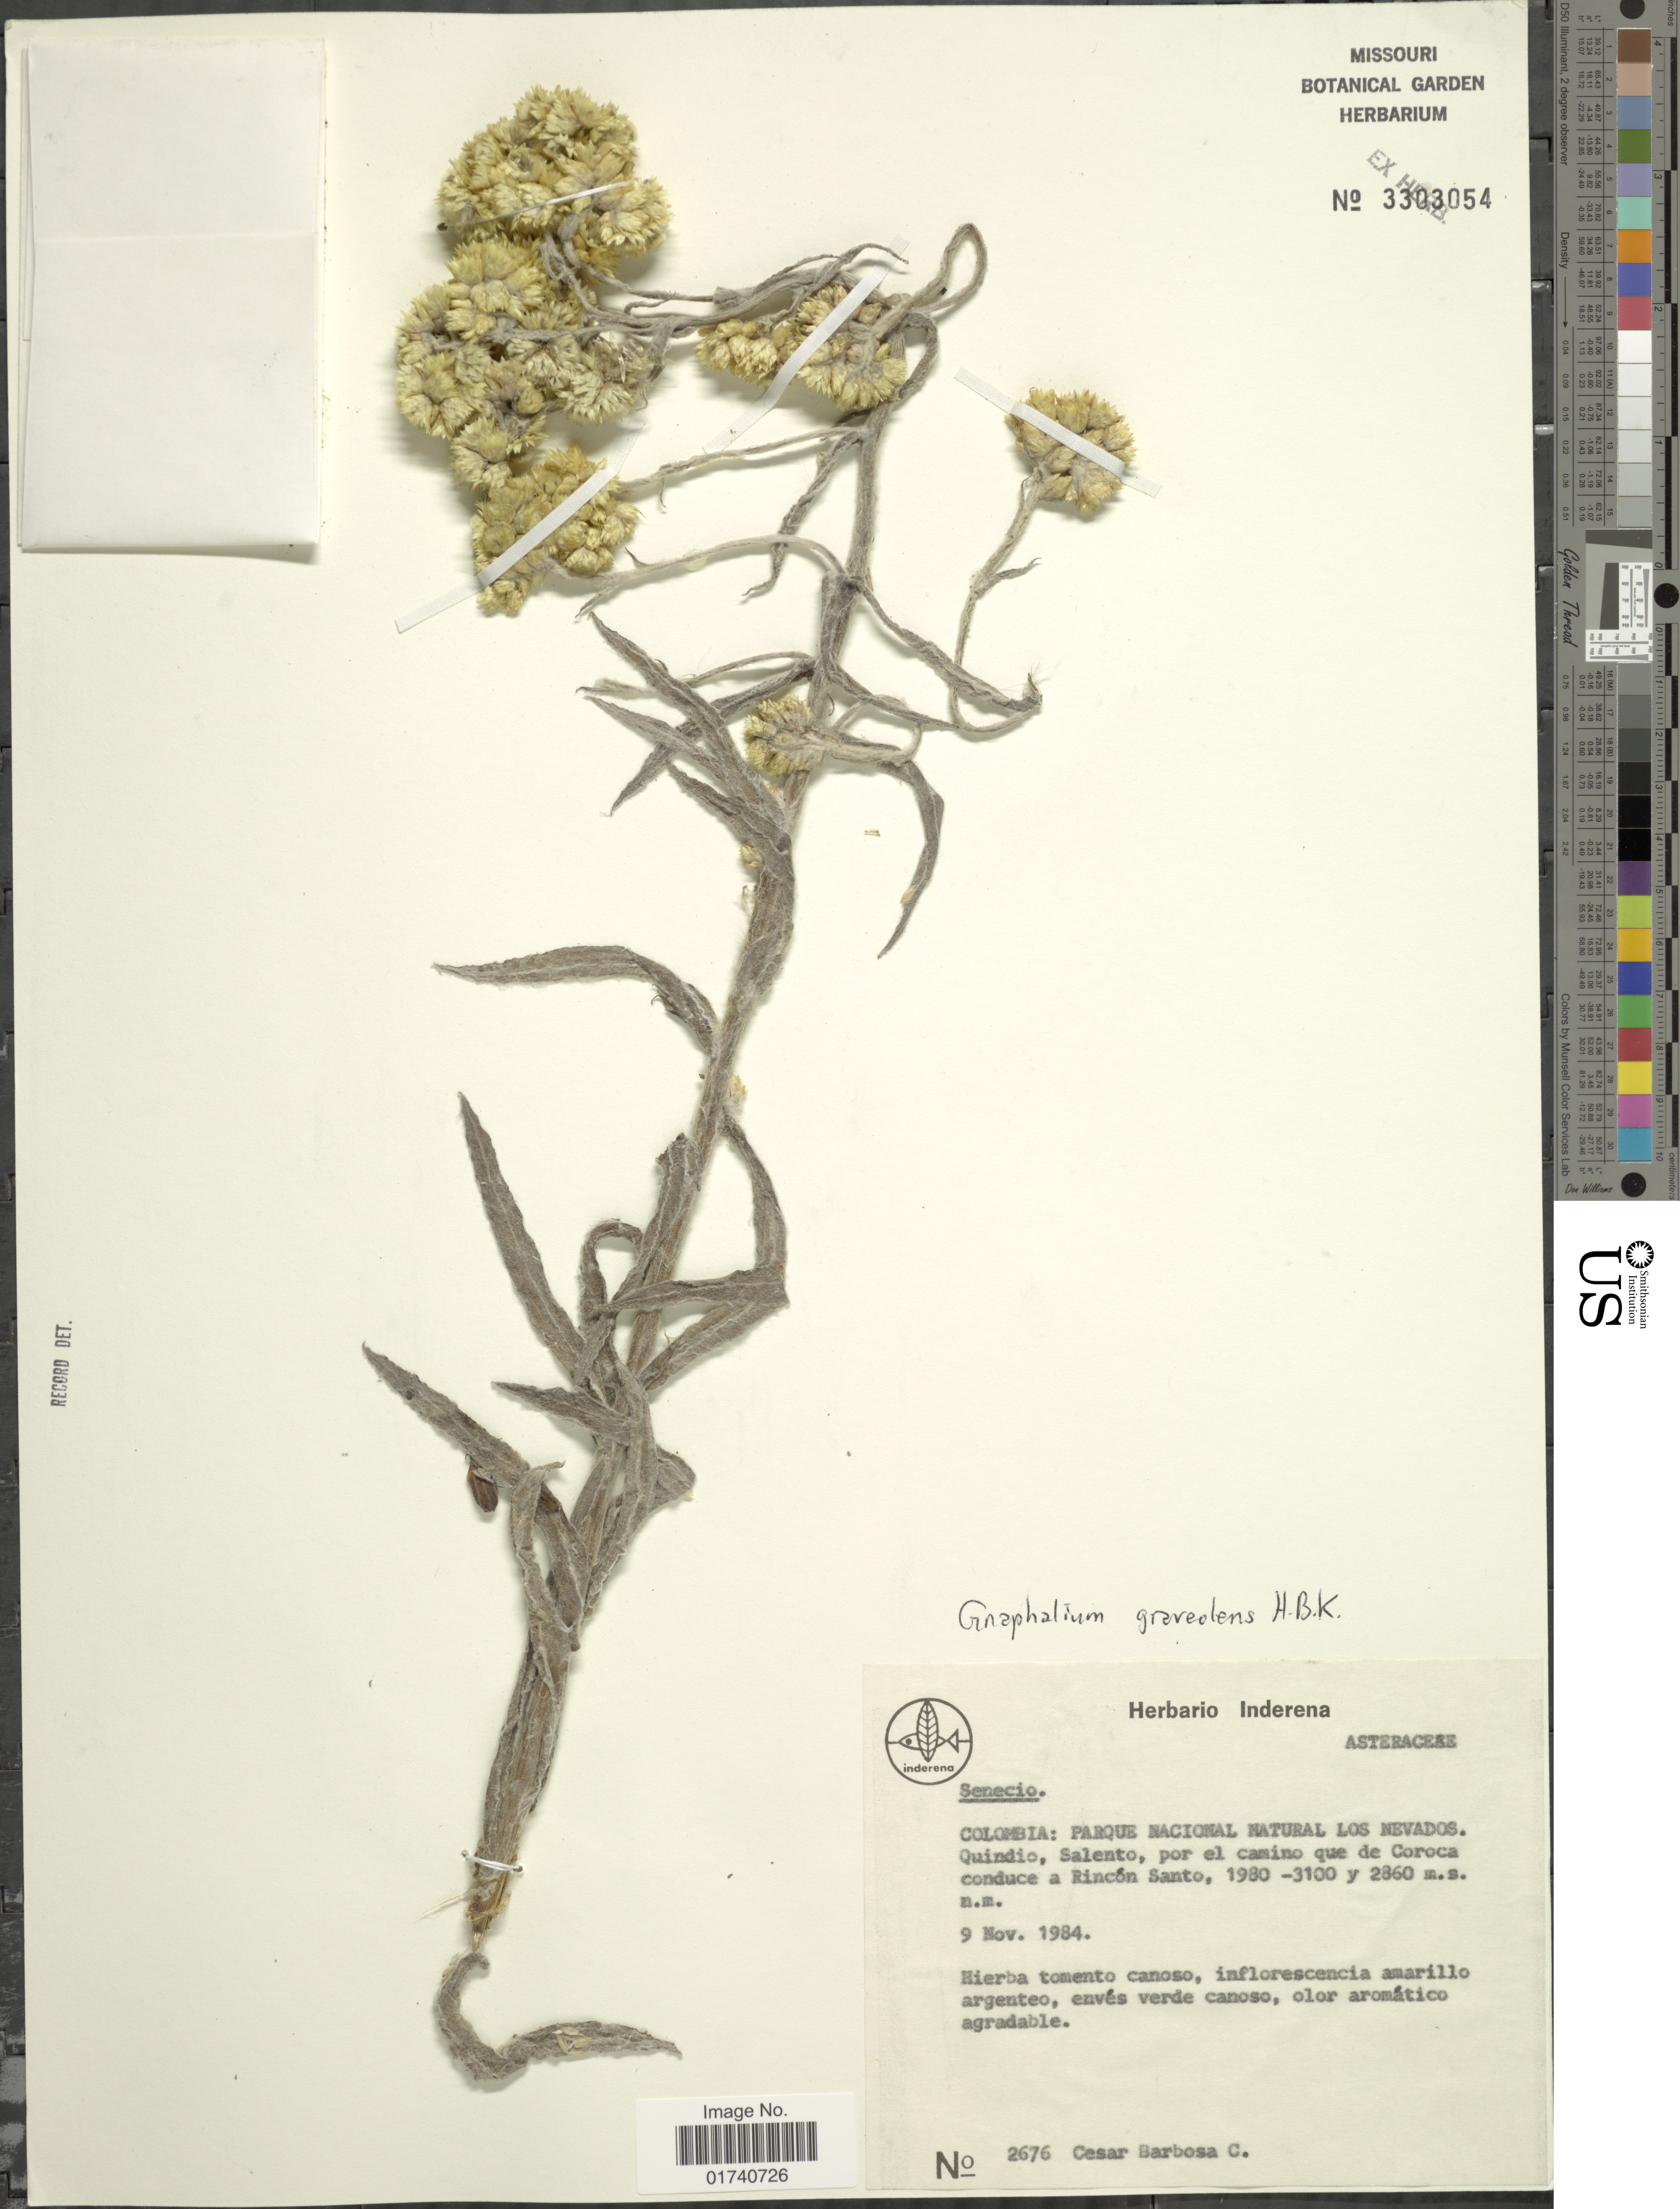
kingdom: Plantae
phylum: Tracheophyta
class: Magnoliopsida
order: Asterales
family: Asteraceae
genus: Pseudognaphalium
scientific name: Pseudognaphalium graveolens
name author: Anderb.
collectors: C. E. Barbosa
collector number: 2676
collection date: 1984-11-09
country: Colombia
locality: Parque Nacional Natural Los Nevados. Quindio, Salento, por el camino que de Coroca conduce a Rincon Santo.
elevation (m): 2860